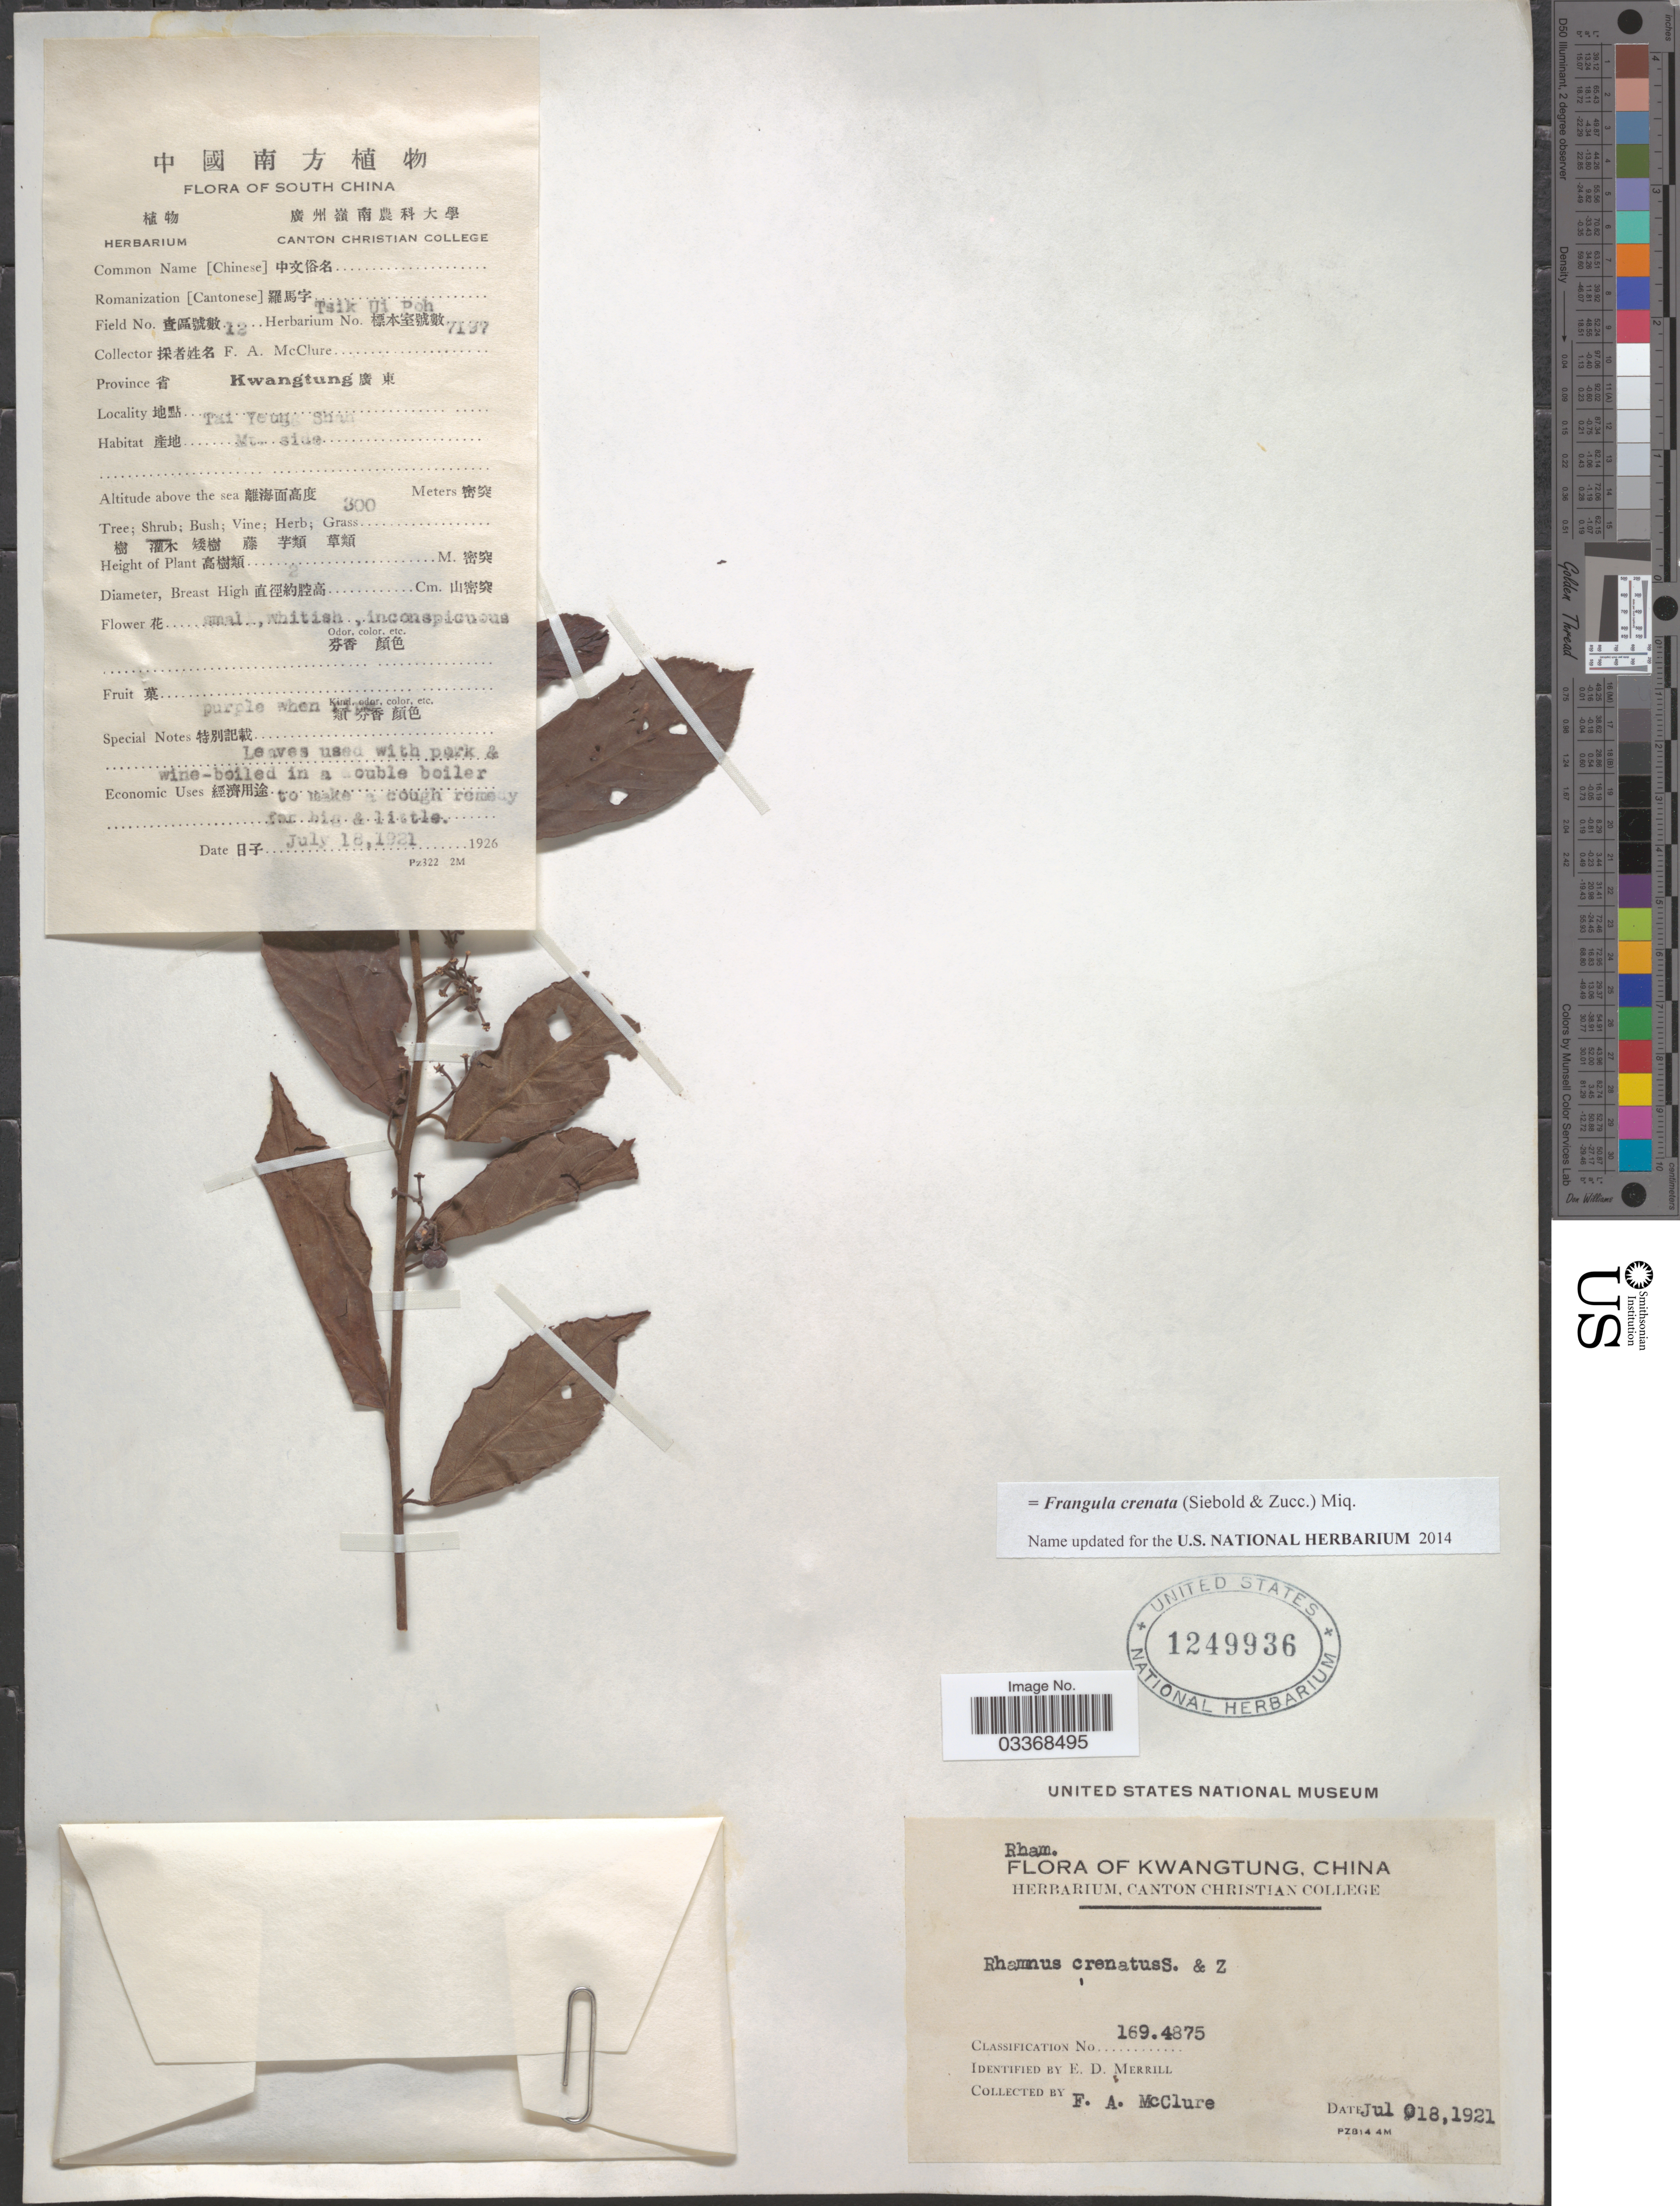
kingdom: Plantae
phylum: Tracheophyta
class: Magnoliopsida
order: Rosales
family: Rhamnaceae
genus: Frangula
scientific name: Frangula crenata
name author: (Siebold & Zucc.) Miq.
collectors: F. A. McClure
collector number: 12/7197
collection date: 1921-07-18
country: China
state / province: Guangdong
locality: Kwangtung . Tai Yeu Shan. Mt side.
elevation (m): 300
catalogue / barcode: US 1249936